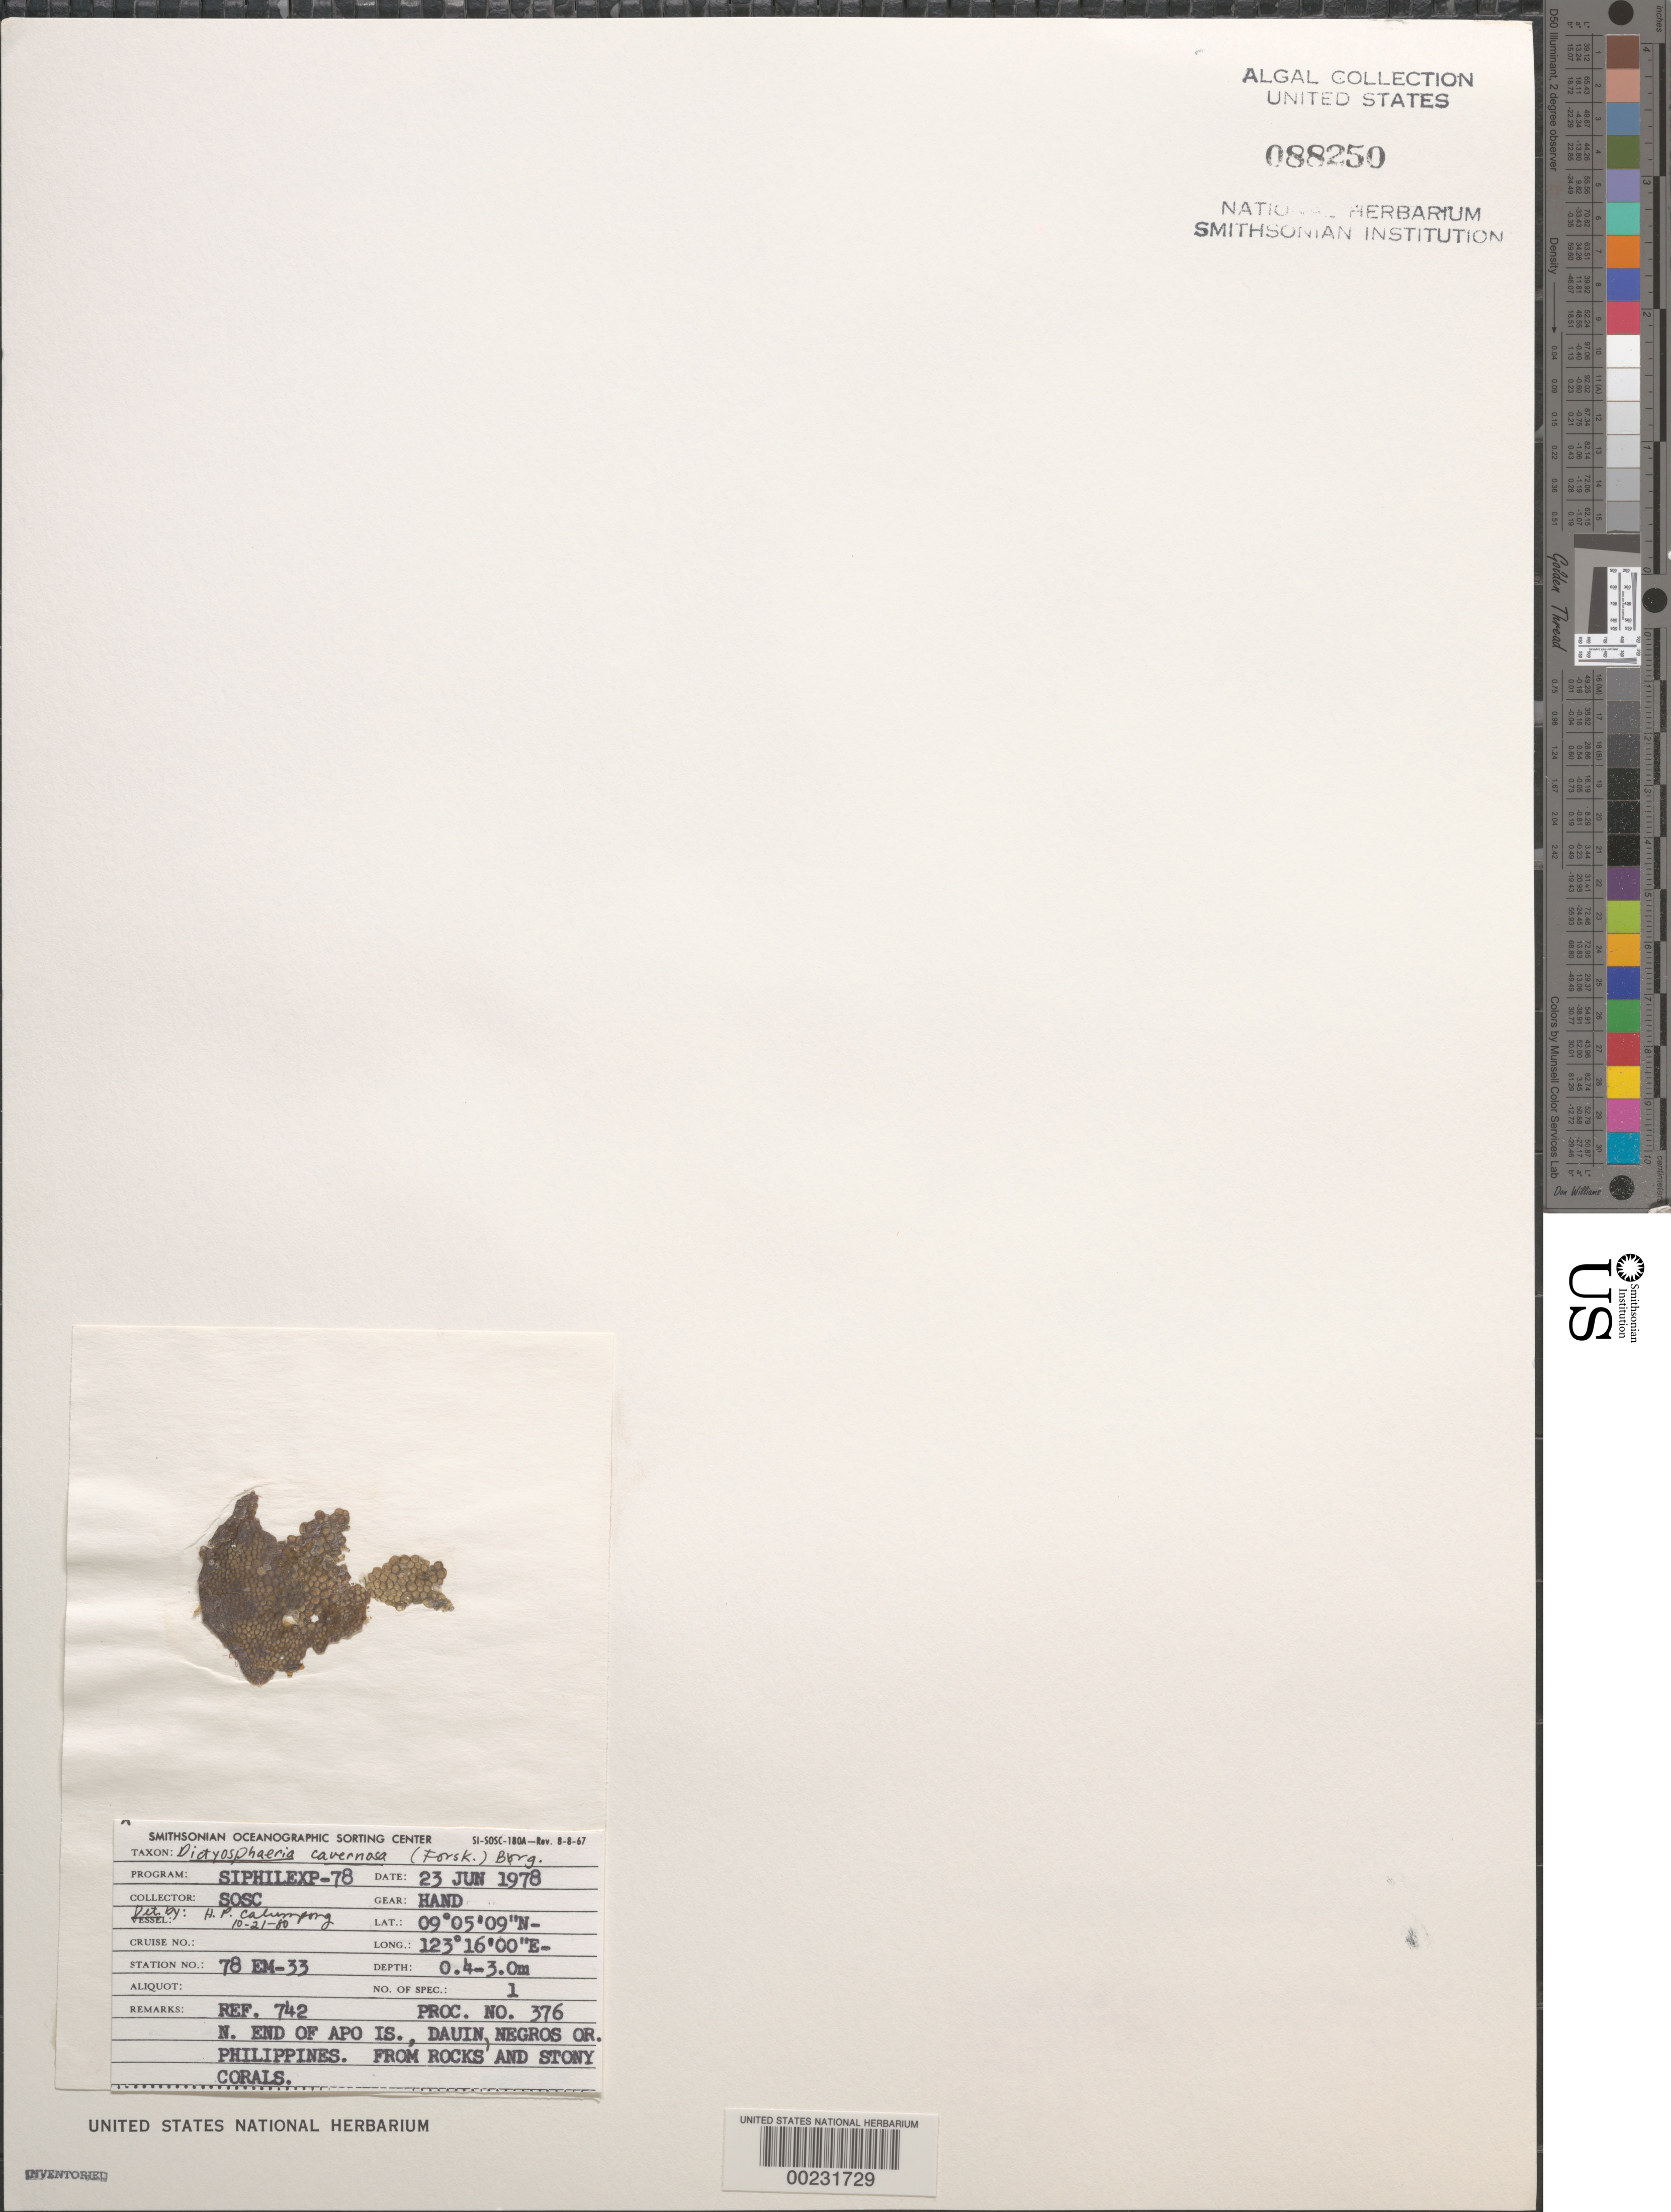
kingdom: Plantae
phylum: Chlorophyta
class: Ulvophyceae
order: Siphonocladales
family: Siphonocladaceae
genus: Dictyosphaeria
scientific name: Dictyosphaeria cavernosa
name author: (Forssk.) Børgesen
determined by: Calumpong, H. P.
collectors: SOSC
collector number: Station 78 Em-33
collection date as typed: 23 Jun 1978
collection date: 1978-06-23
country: Philippines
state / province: Central Visayas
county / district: Negros Oriental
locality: Apo island, dauin, negros oriental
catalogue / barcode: US 88250